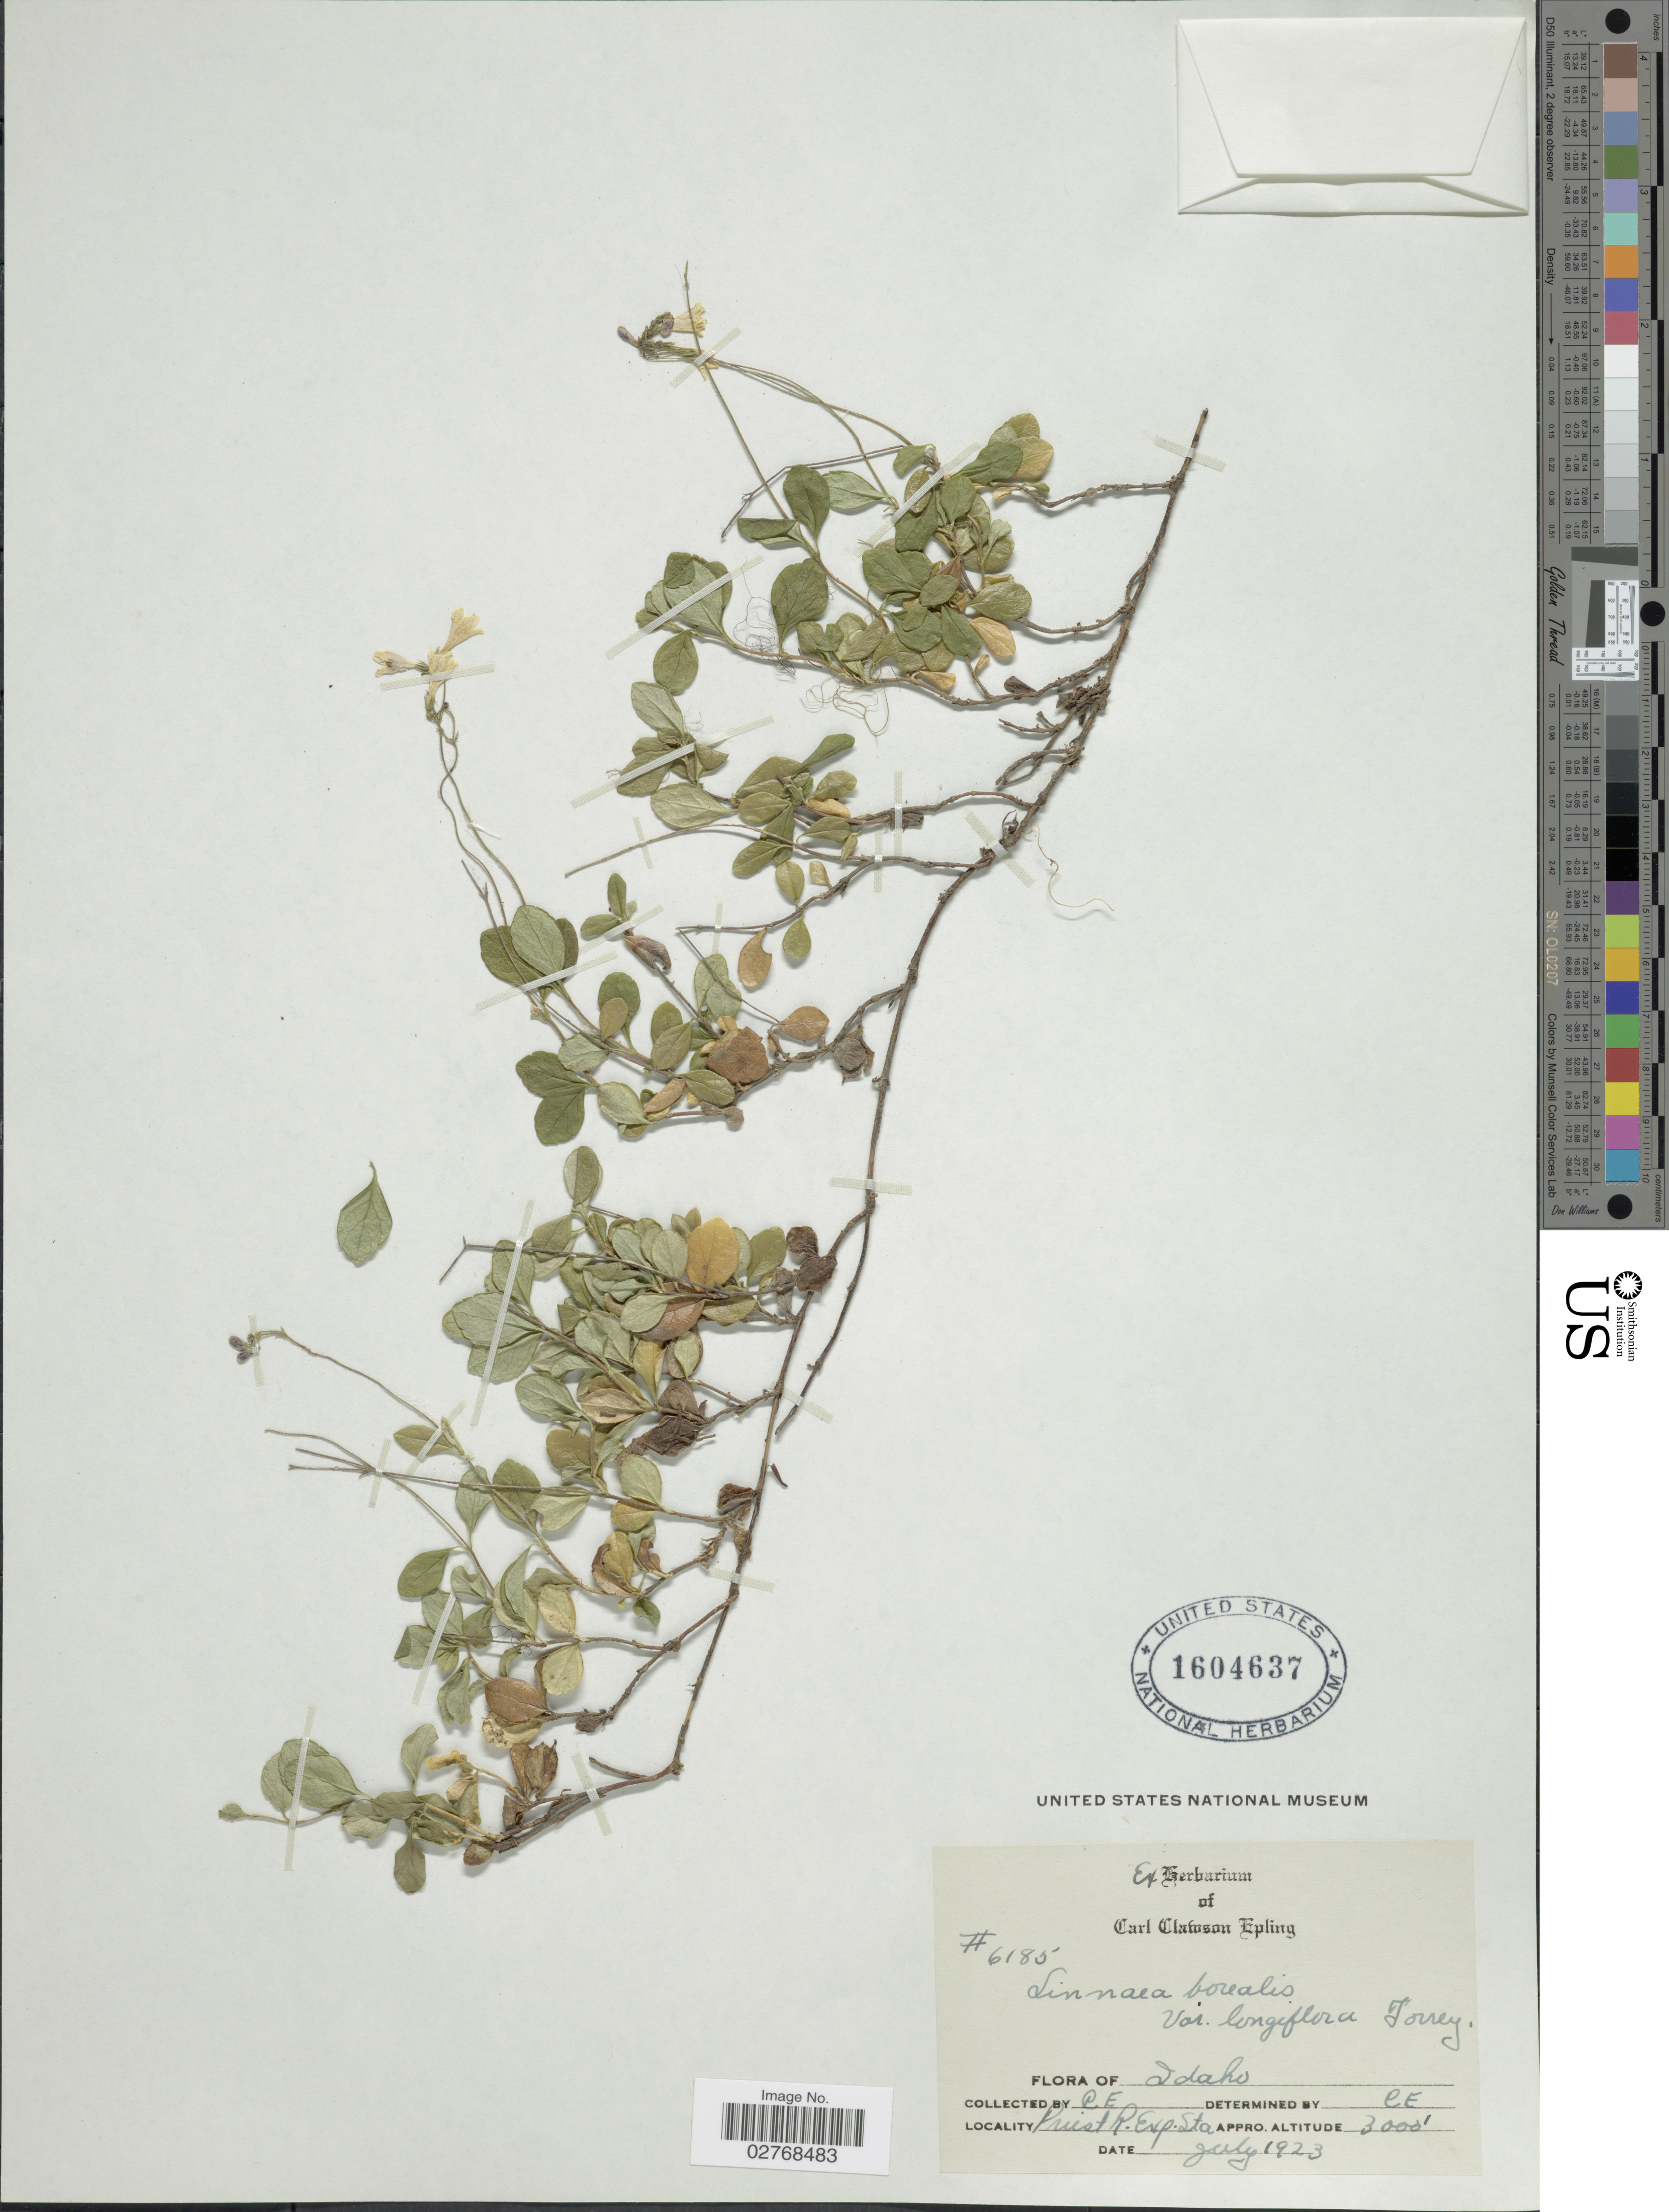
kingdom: Plantae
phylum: Tracheophyta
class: Magnoliopsida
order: Dipsacales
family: Caprifoliaceae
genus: Linnaea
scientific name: Linnaea borealis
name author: L.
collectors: C. C. Epling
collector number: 6185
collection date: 1923-07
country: United States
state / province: Idaho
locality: Priest R. Exp. Sta.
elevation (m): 914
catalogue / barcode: US 1604637